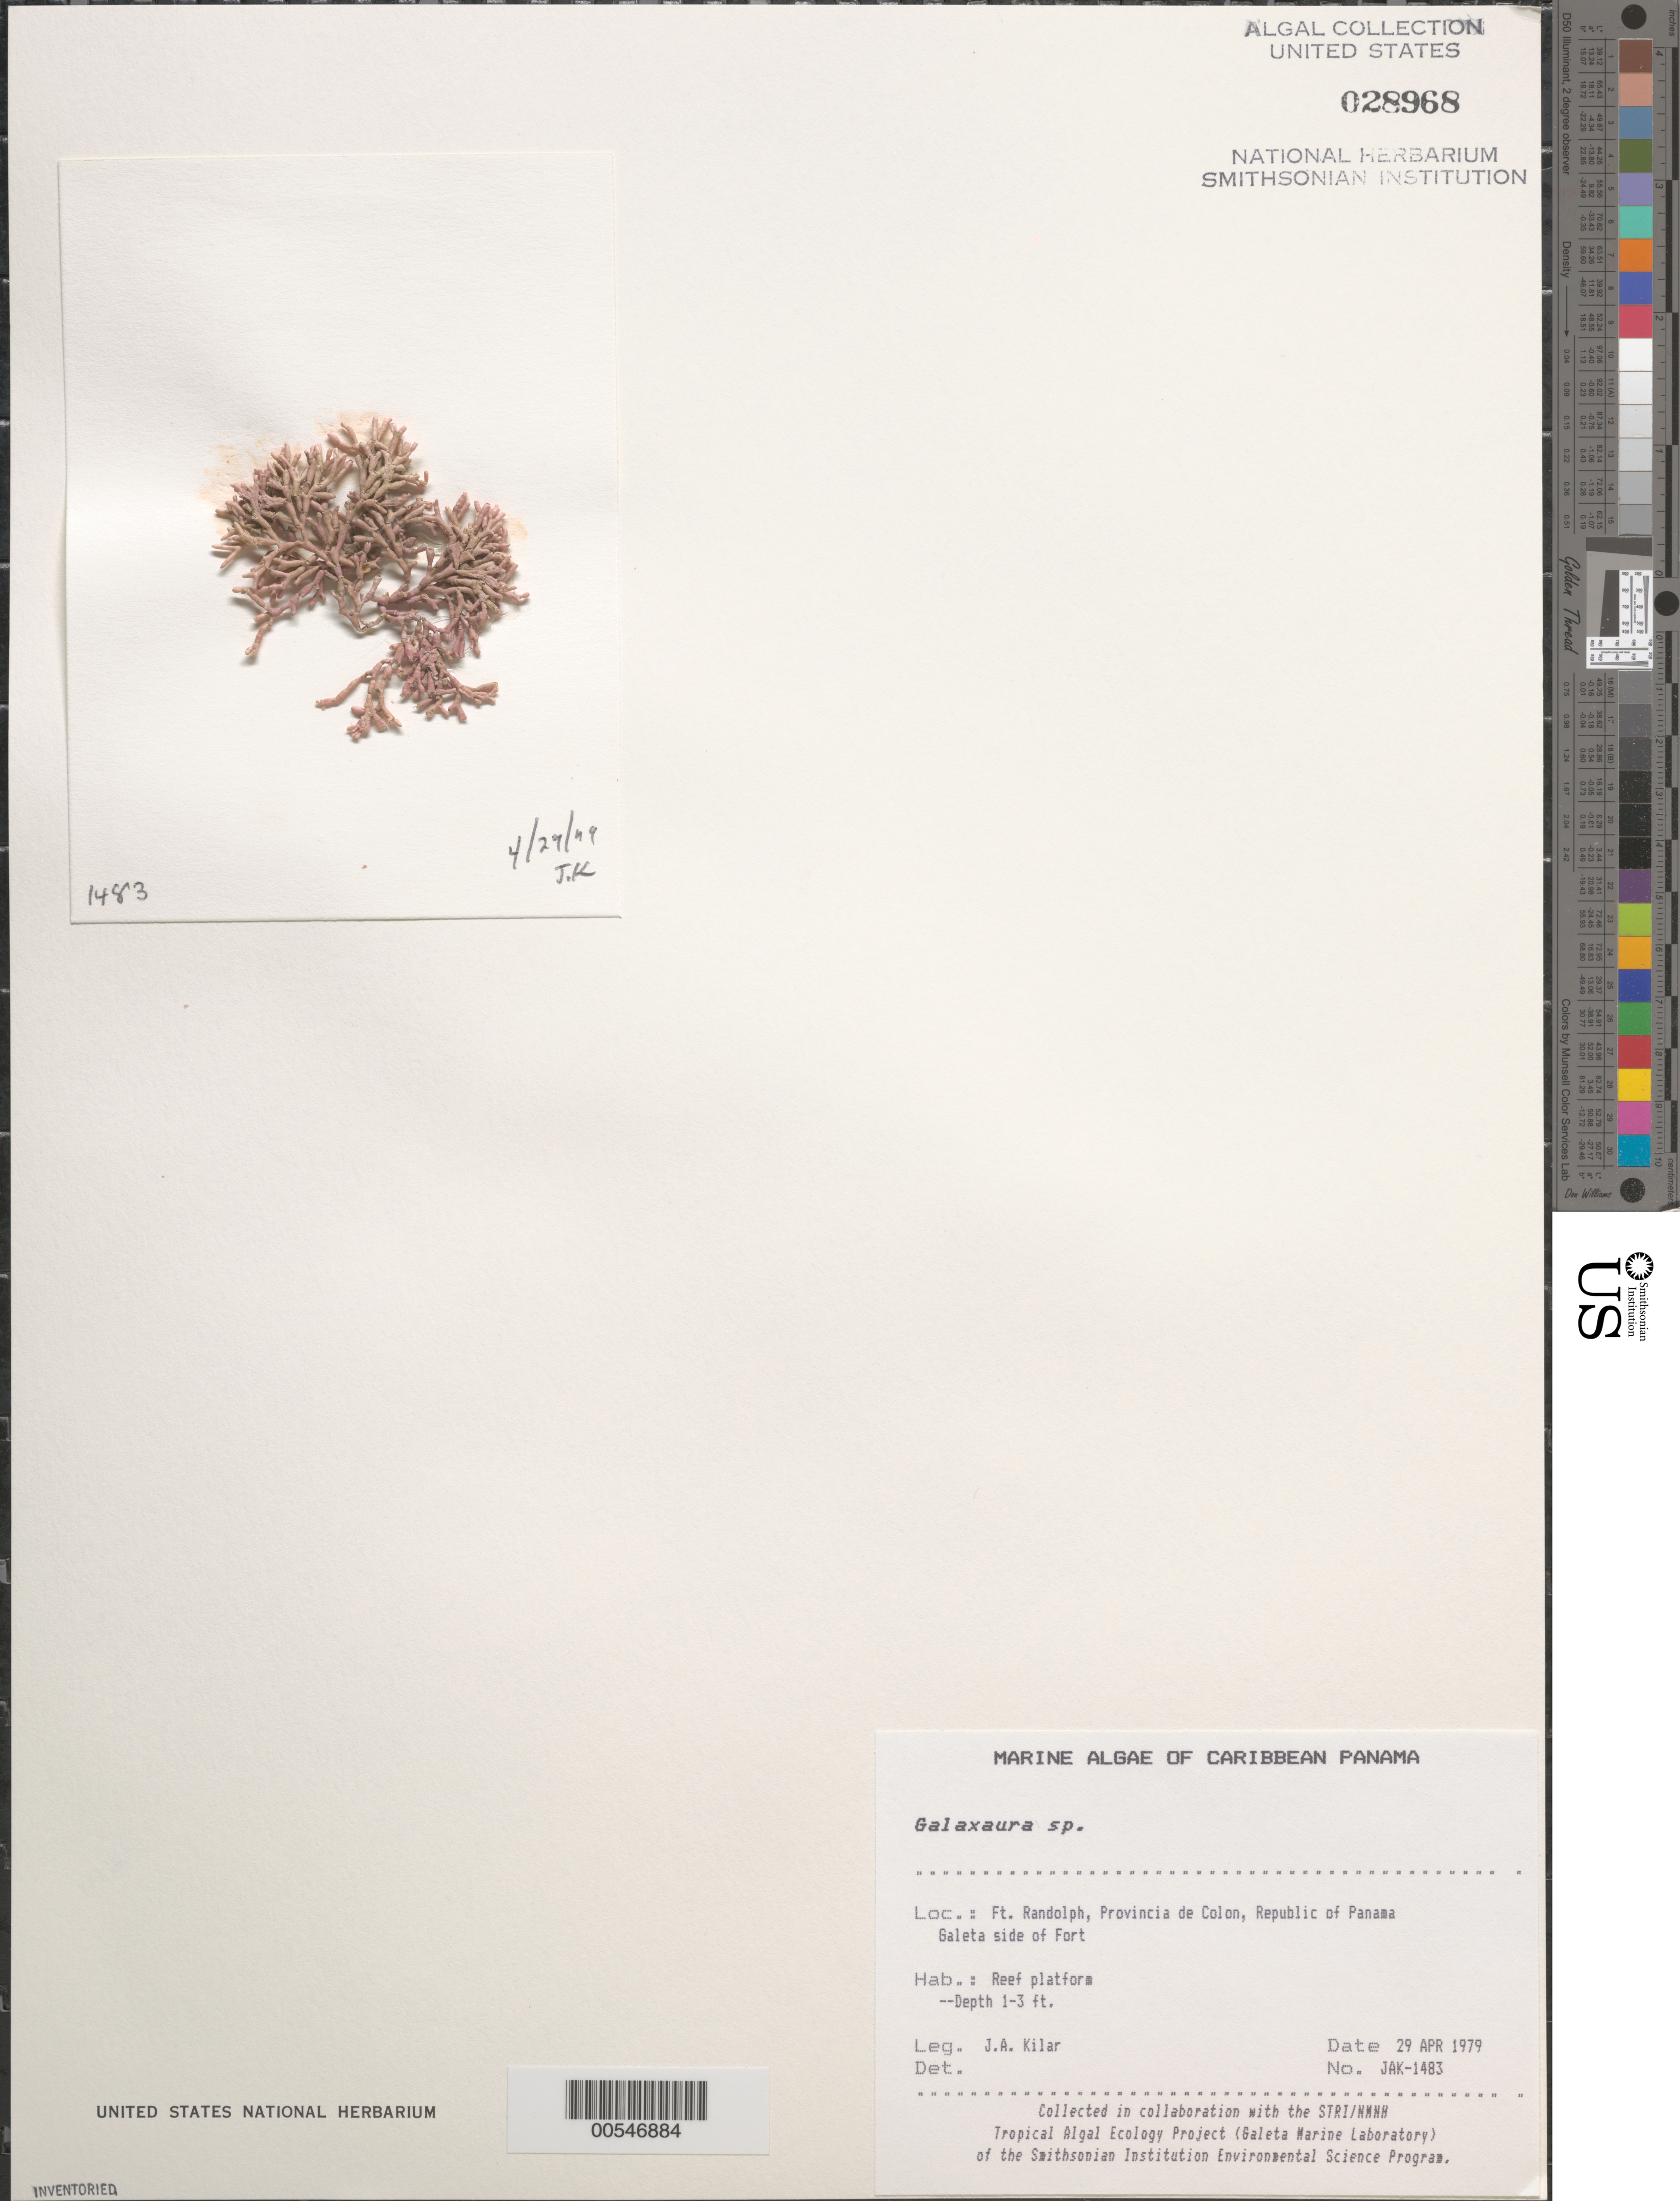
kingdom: Plantae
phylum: Rhodophyta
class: Florideophyceae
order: Nemaliales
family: Galaxauraceae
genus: Galaxaura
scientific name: Galaxaura sp.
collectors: J. A. Kilar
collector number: JAK-1483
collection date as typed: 29 Apr 1979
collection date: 1979-04-29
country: Panama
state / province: Colón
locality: Fort Randolph, Galeta side of fort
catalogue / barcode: US 28968